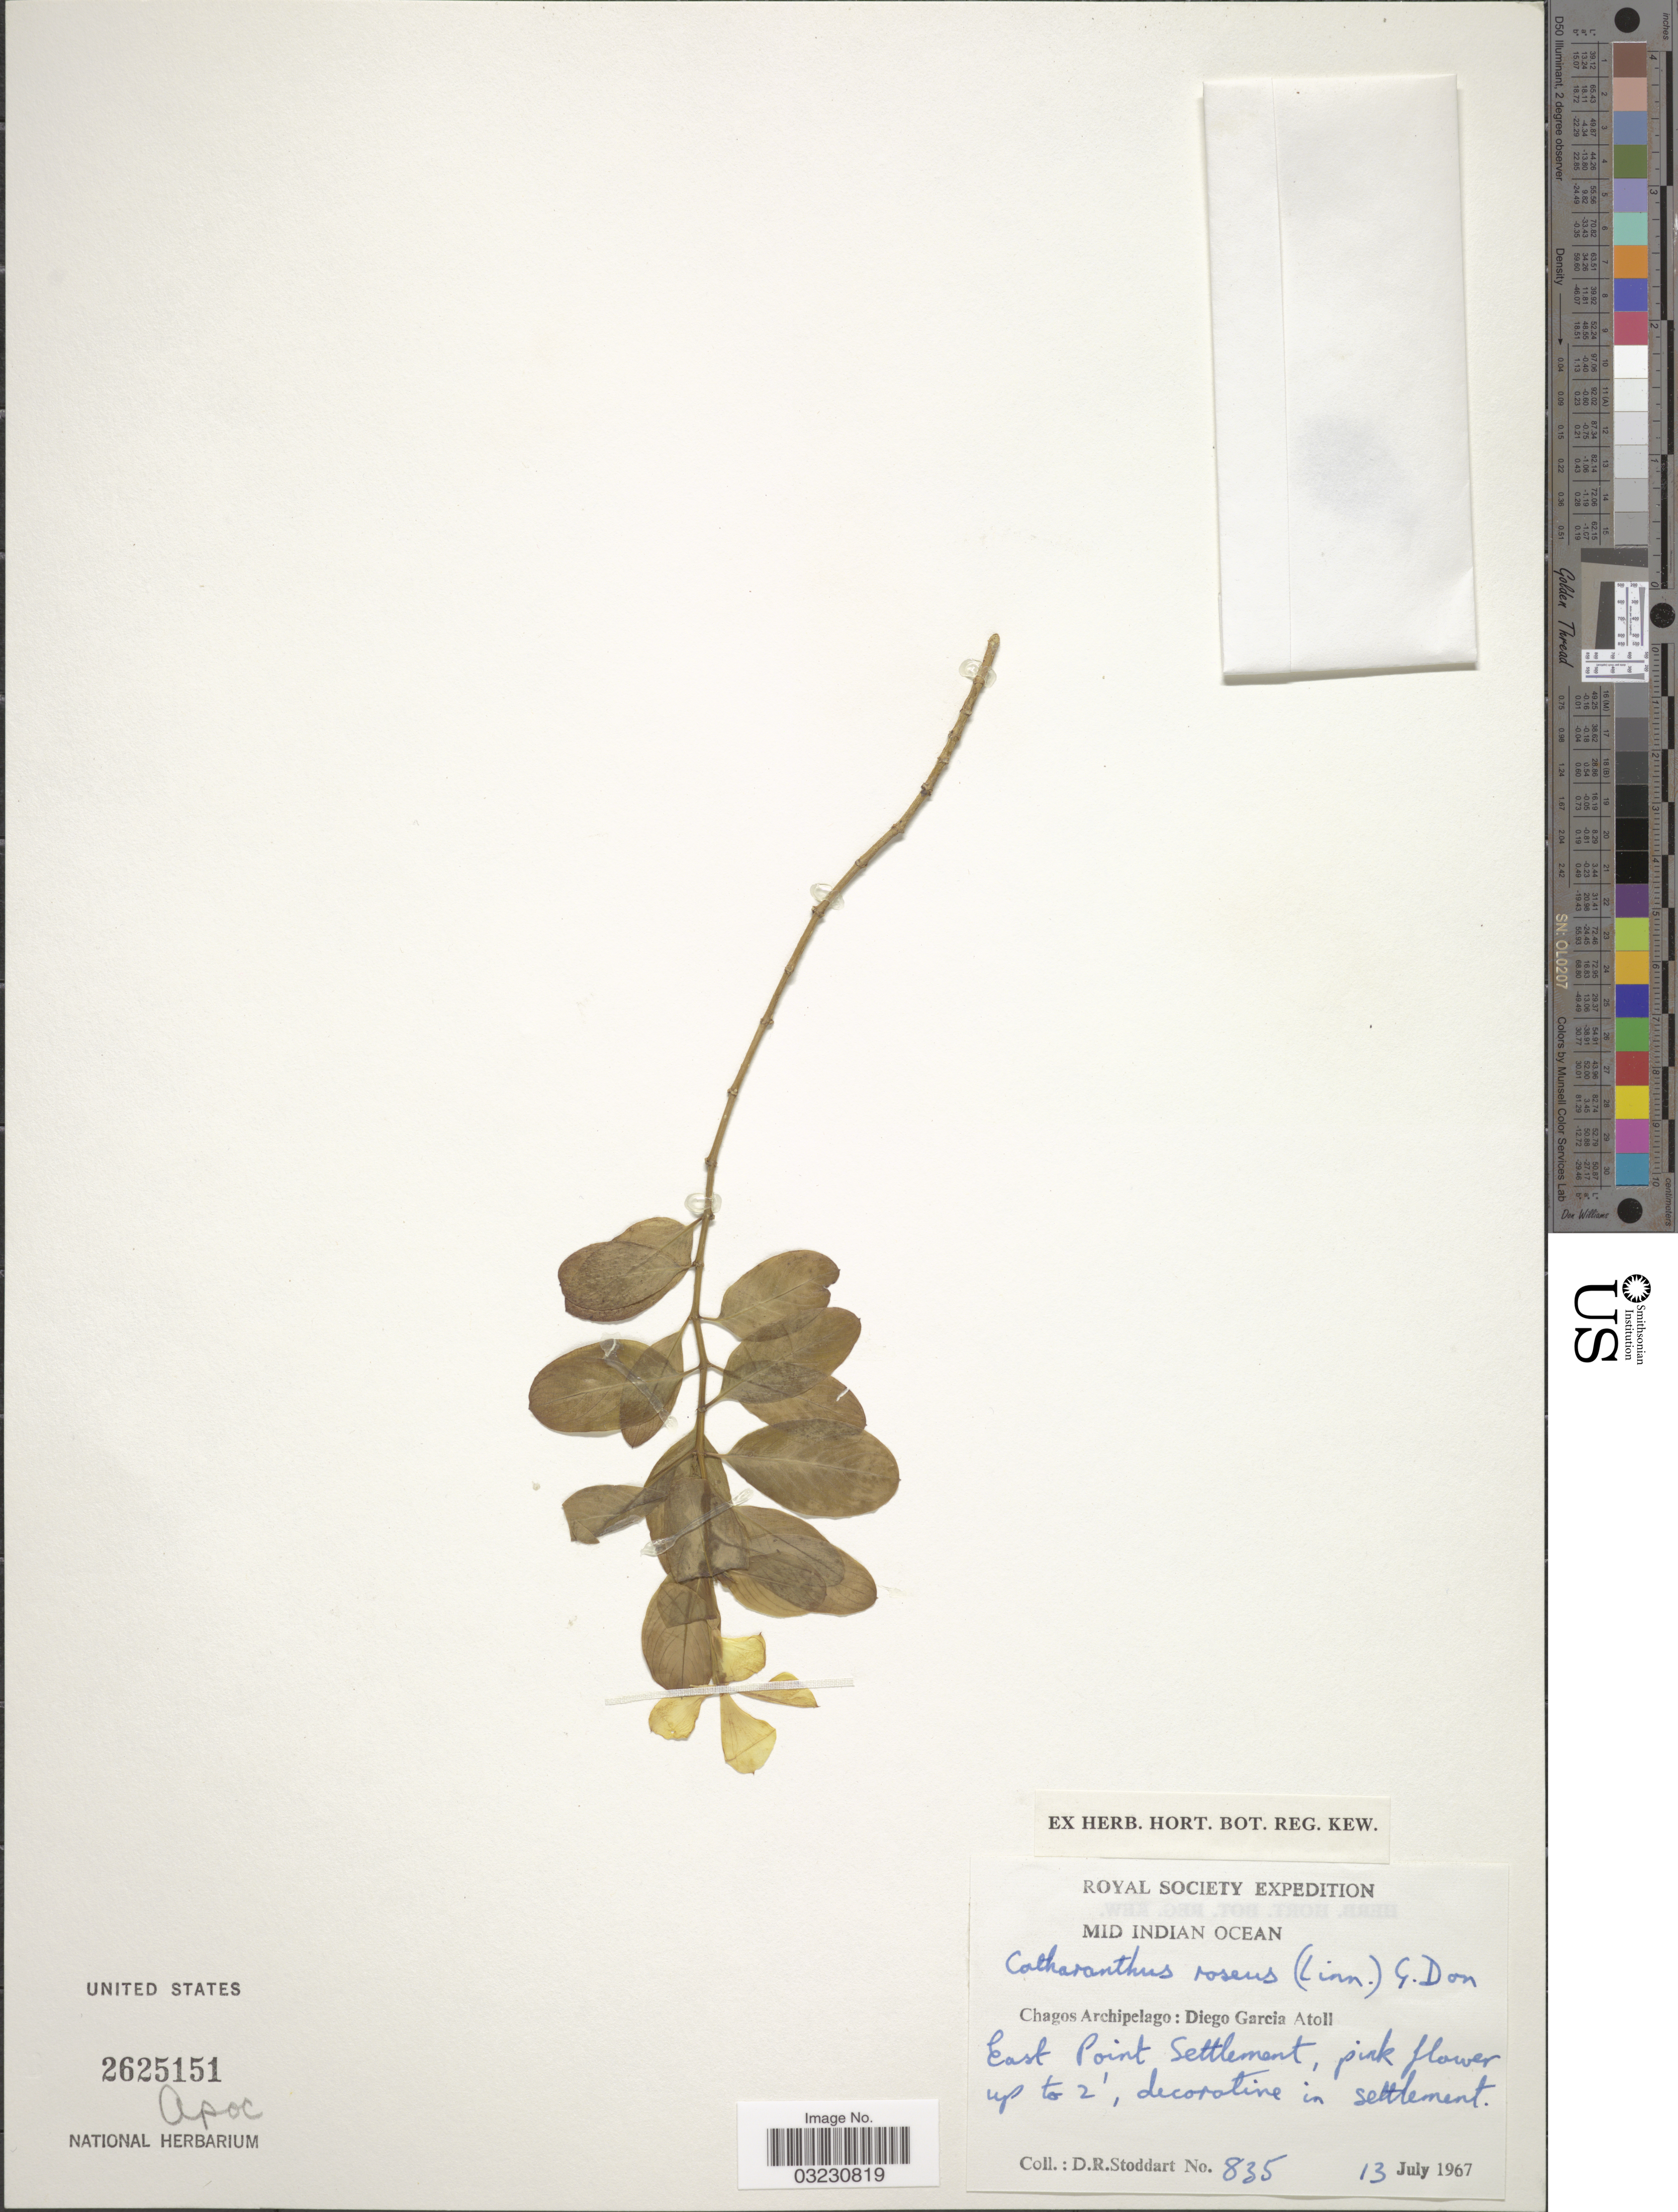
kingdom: Plantae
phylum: Tracheophyta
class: Magnoliopsida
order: Gentianales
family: Apocynaceae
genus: Catharanthus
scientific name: Catharanthus roseus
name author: (L.) G. Don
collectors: D. R. Stoddart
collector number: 835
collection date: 1967-07-13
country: British Indian Ocean Territory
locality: Mid Indian Ocean, Chagos Archipelago: Diego Garcia Atoll, East Point Settlement.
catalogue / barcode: US 2625151